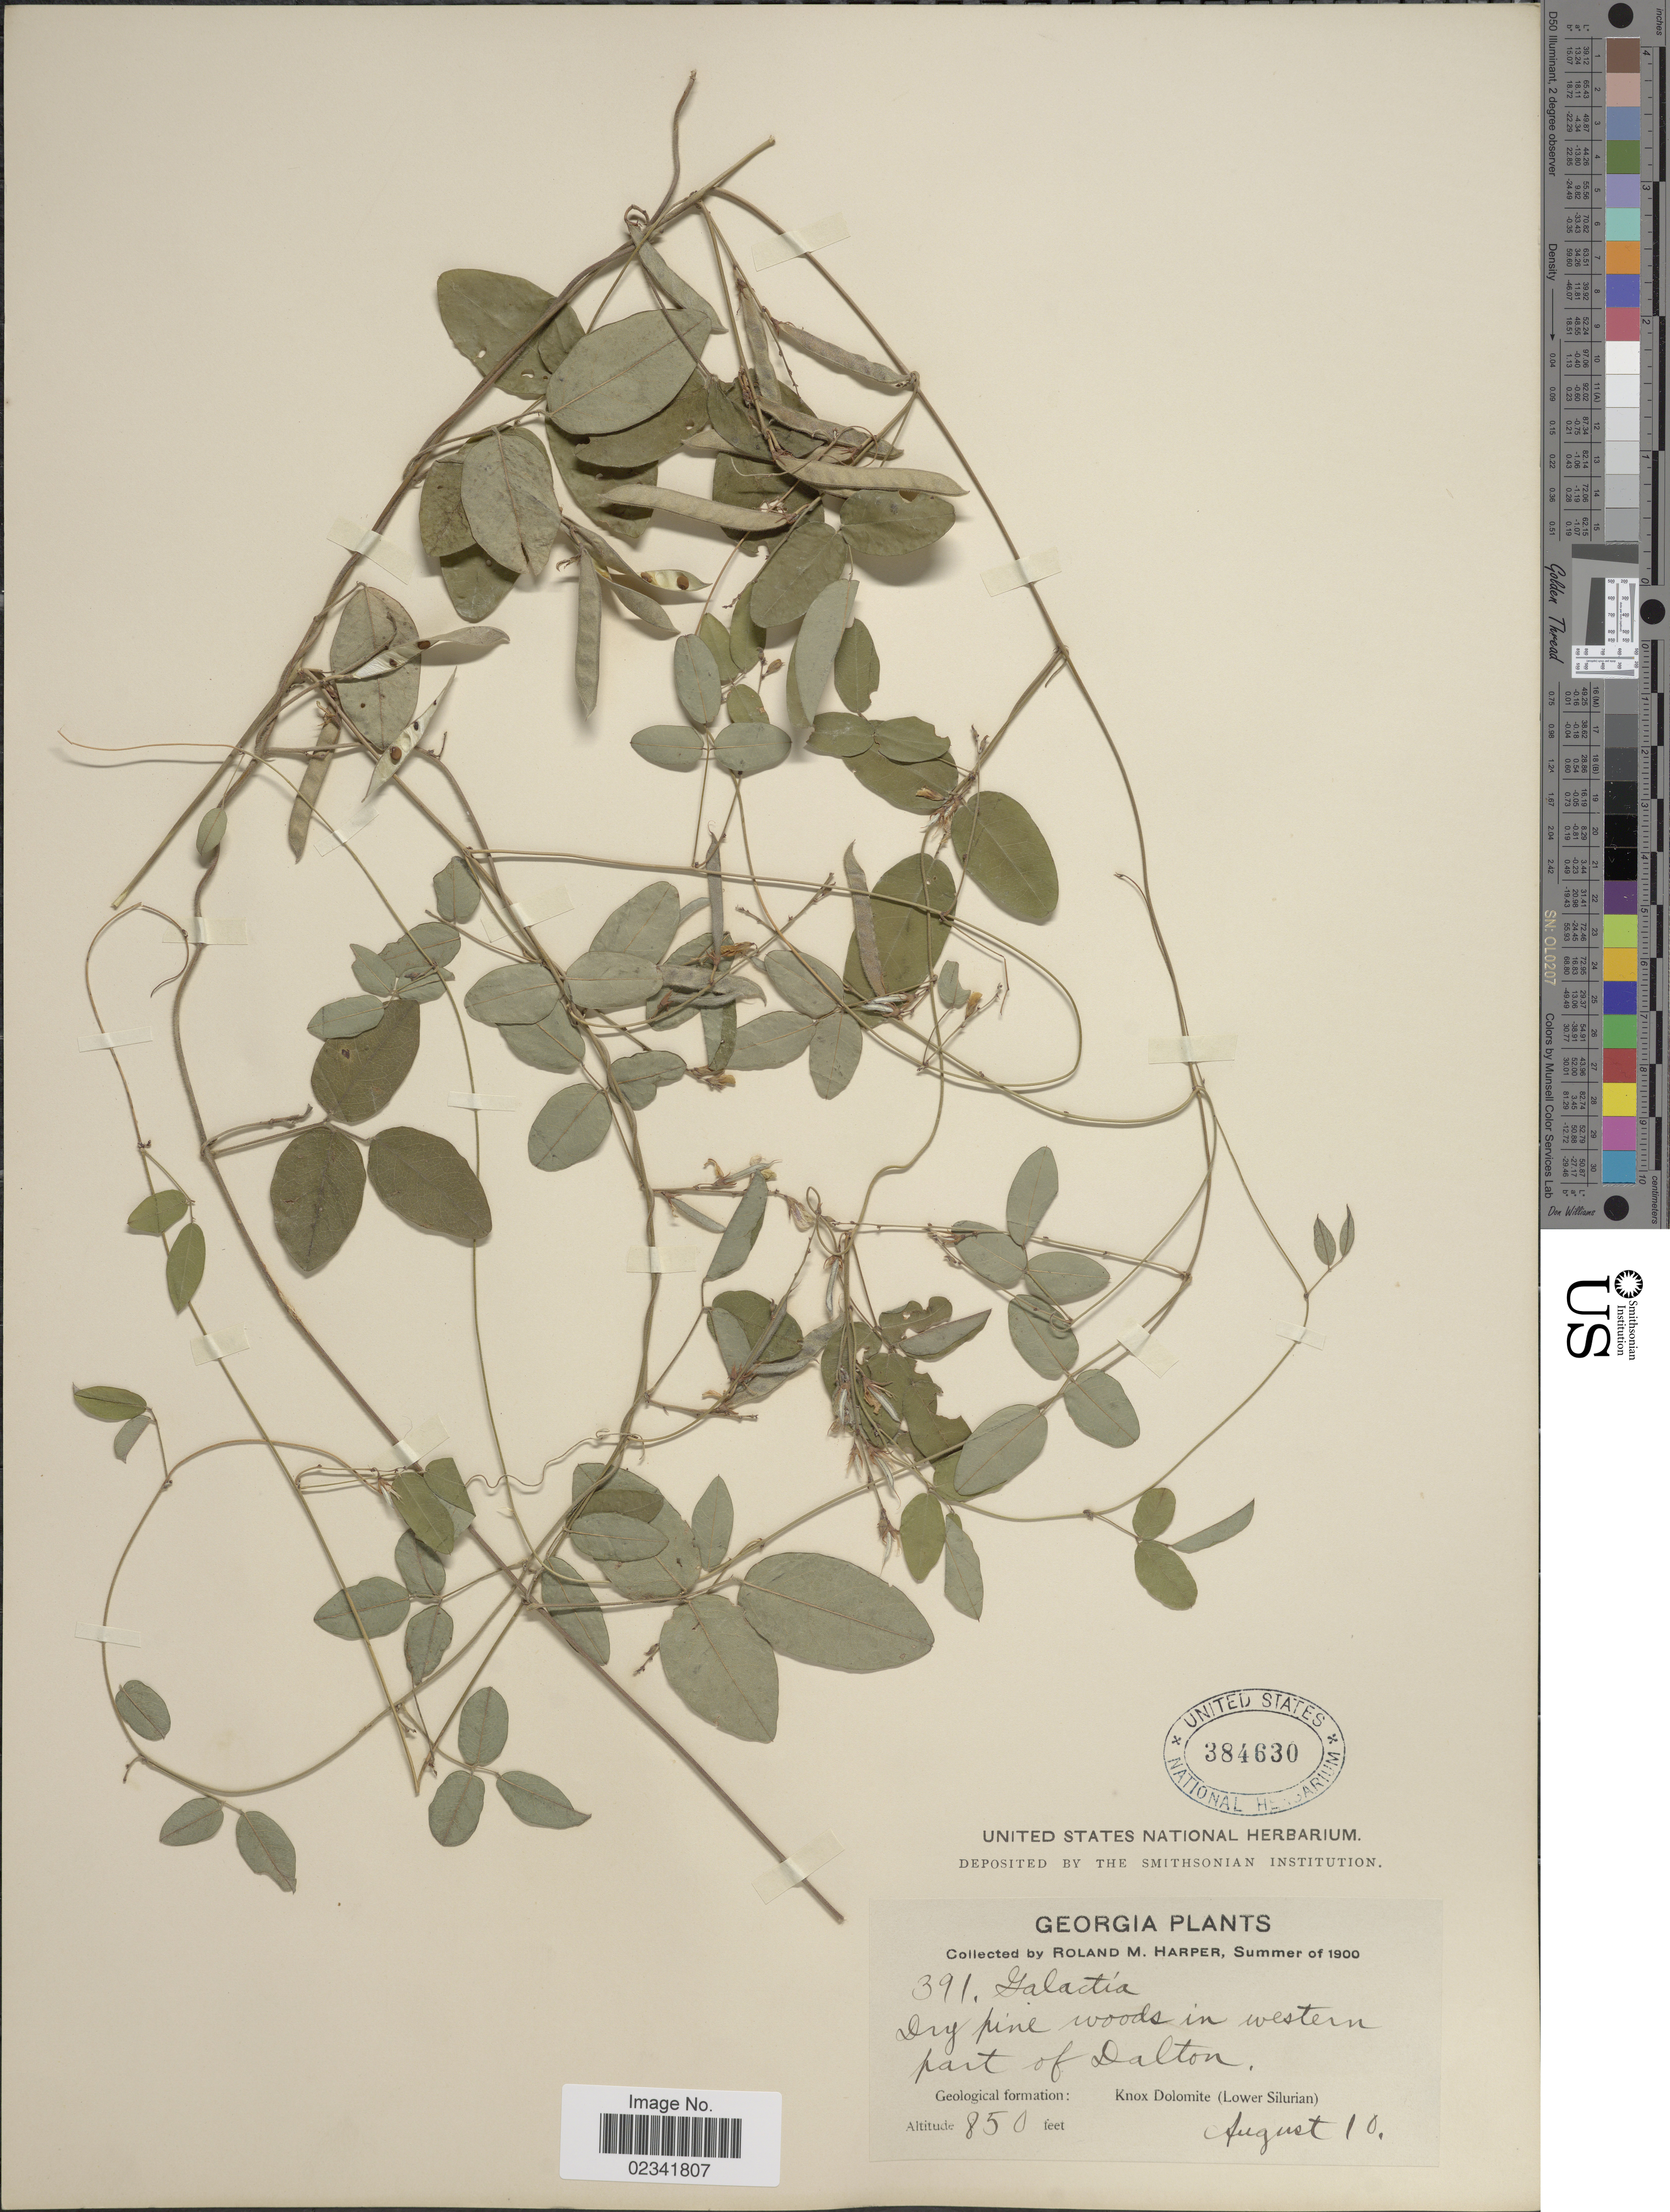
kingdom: Plantae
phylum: Tracheophyta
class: Magnoliopsida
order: Fabales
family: Fabaceae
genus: Galactia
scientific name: Galactia volubilis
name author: (L.) Britton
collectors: R. M. Harper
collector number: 391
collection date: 1900-08-10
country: United States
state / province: Georgia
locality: Dry pine woods in western Part of Dalton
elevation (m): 259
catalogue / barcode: US 384630